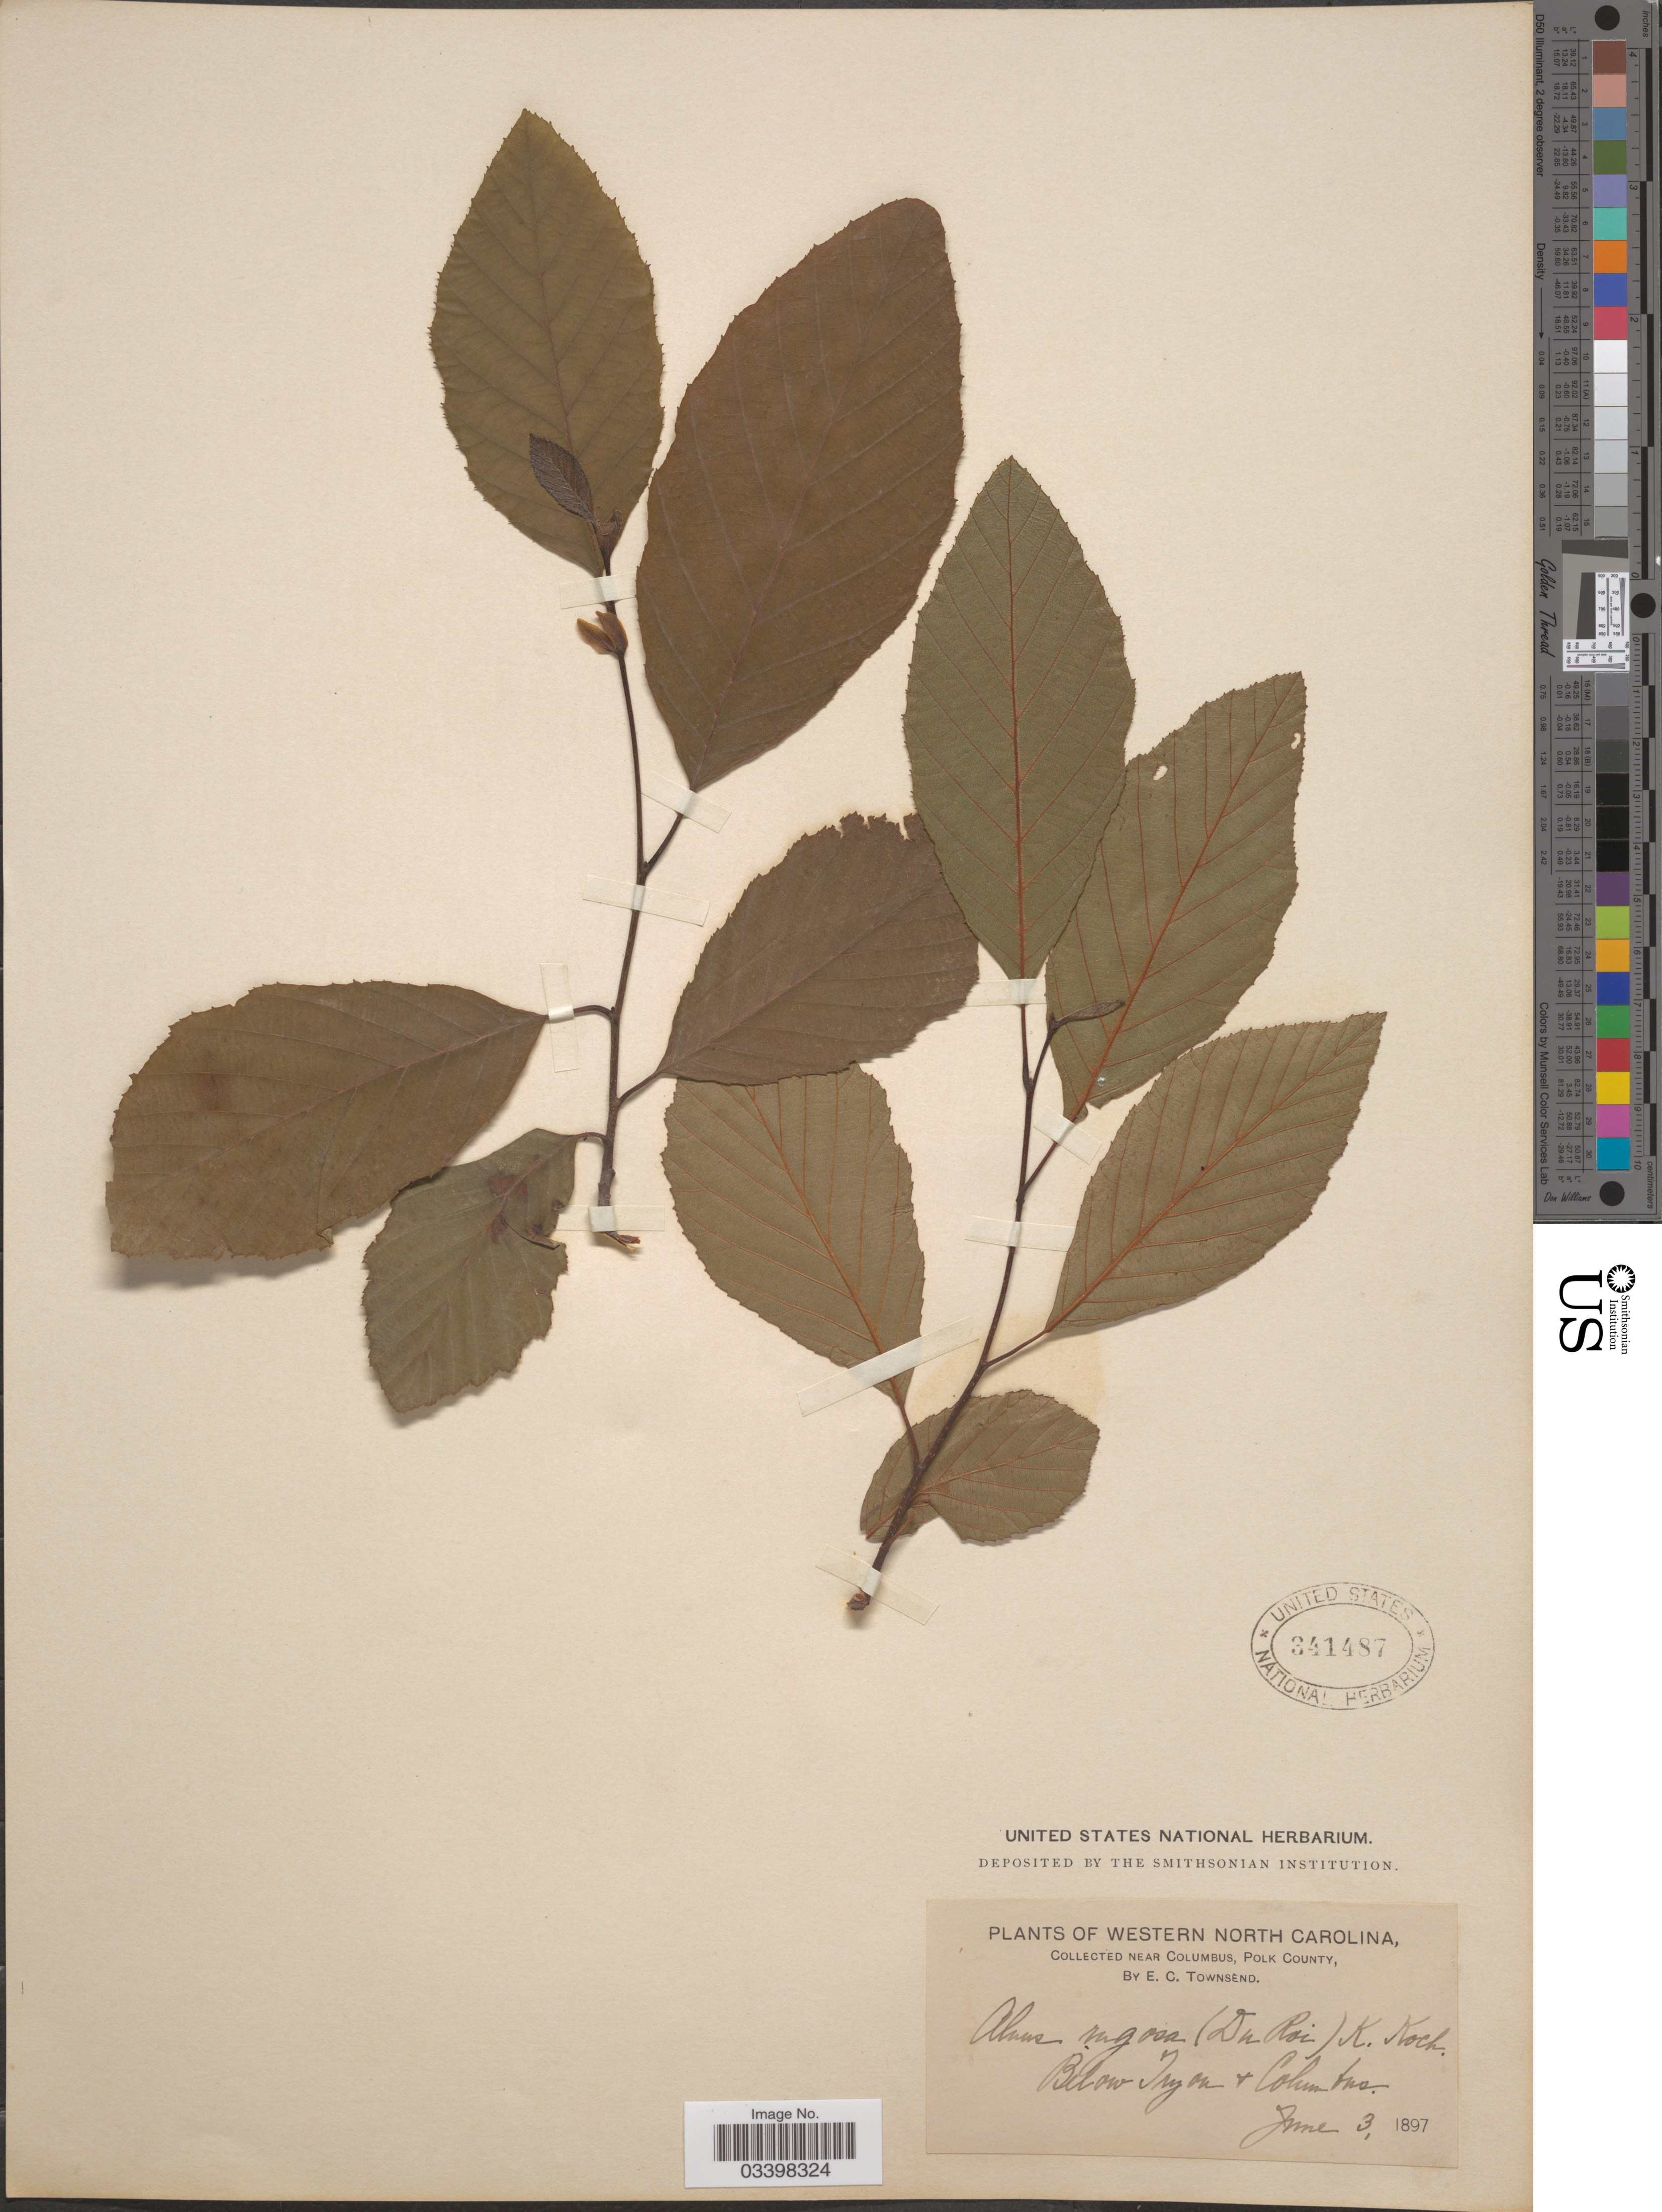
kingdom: Plantae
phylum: Tracheophyta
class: Magnoliopsida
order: Fagales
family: Betulaceae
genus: Alnus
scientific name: Alnus serrulata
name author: (Aiton) Willd.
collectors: E. C. Townsend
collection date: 1897-06-03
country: United States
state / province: North Carolina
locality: Western North Carolina. Near Columbus, Polk County. Bellow Tryon & Columbus.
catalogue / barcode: US 341487